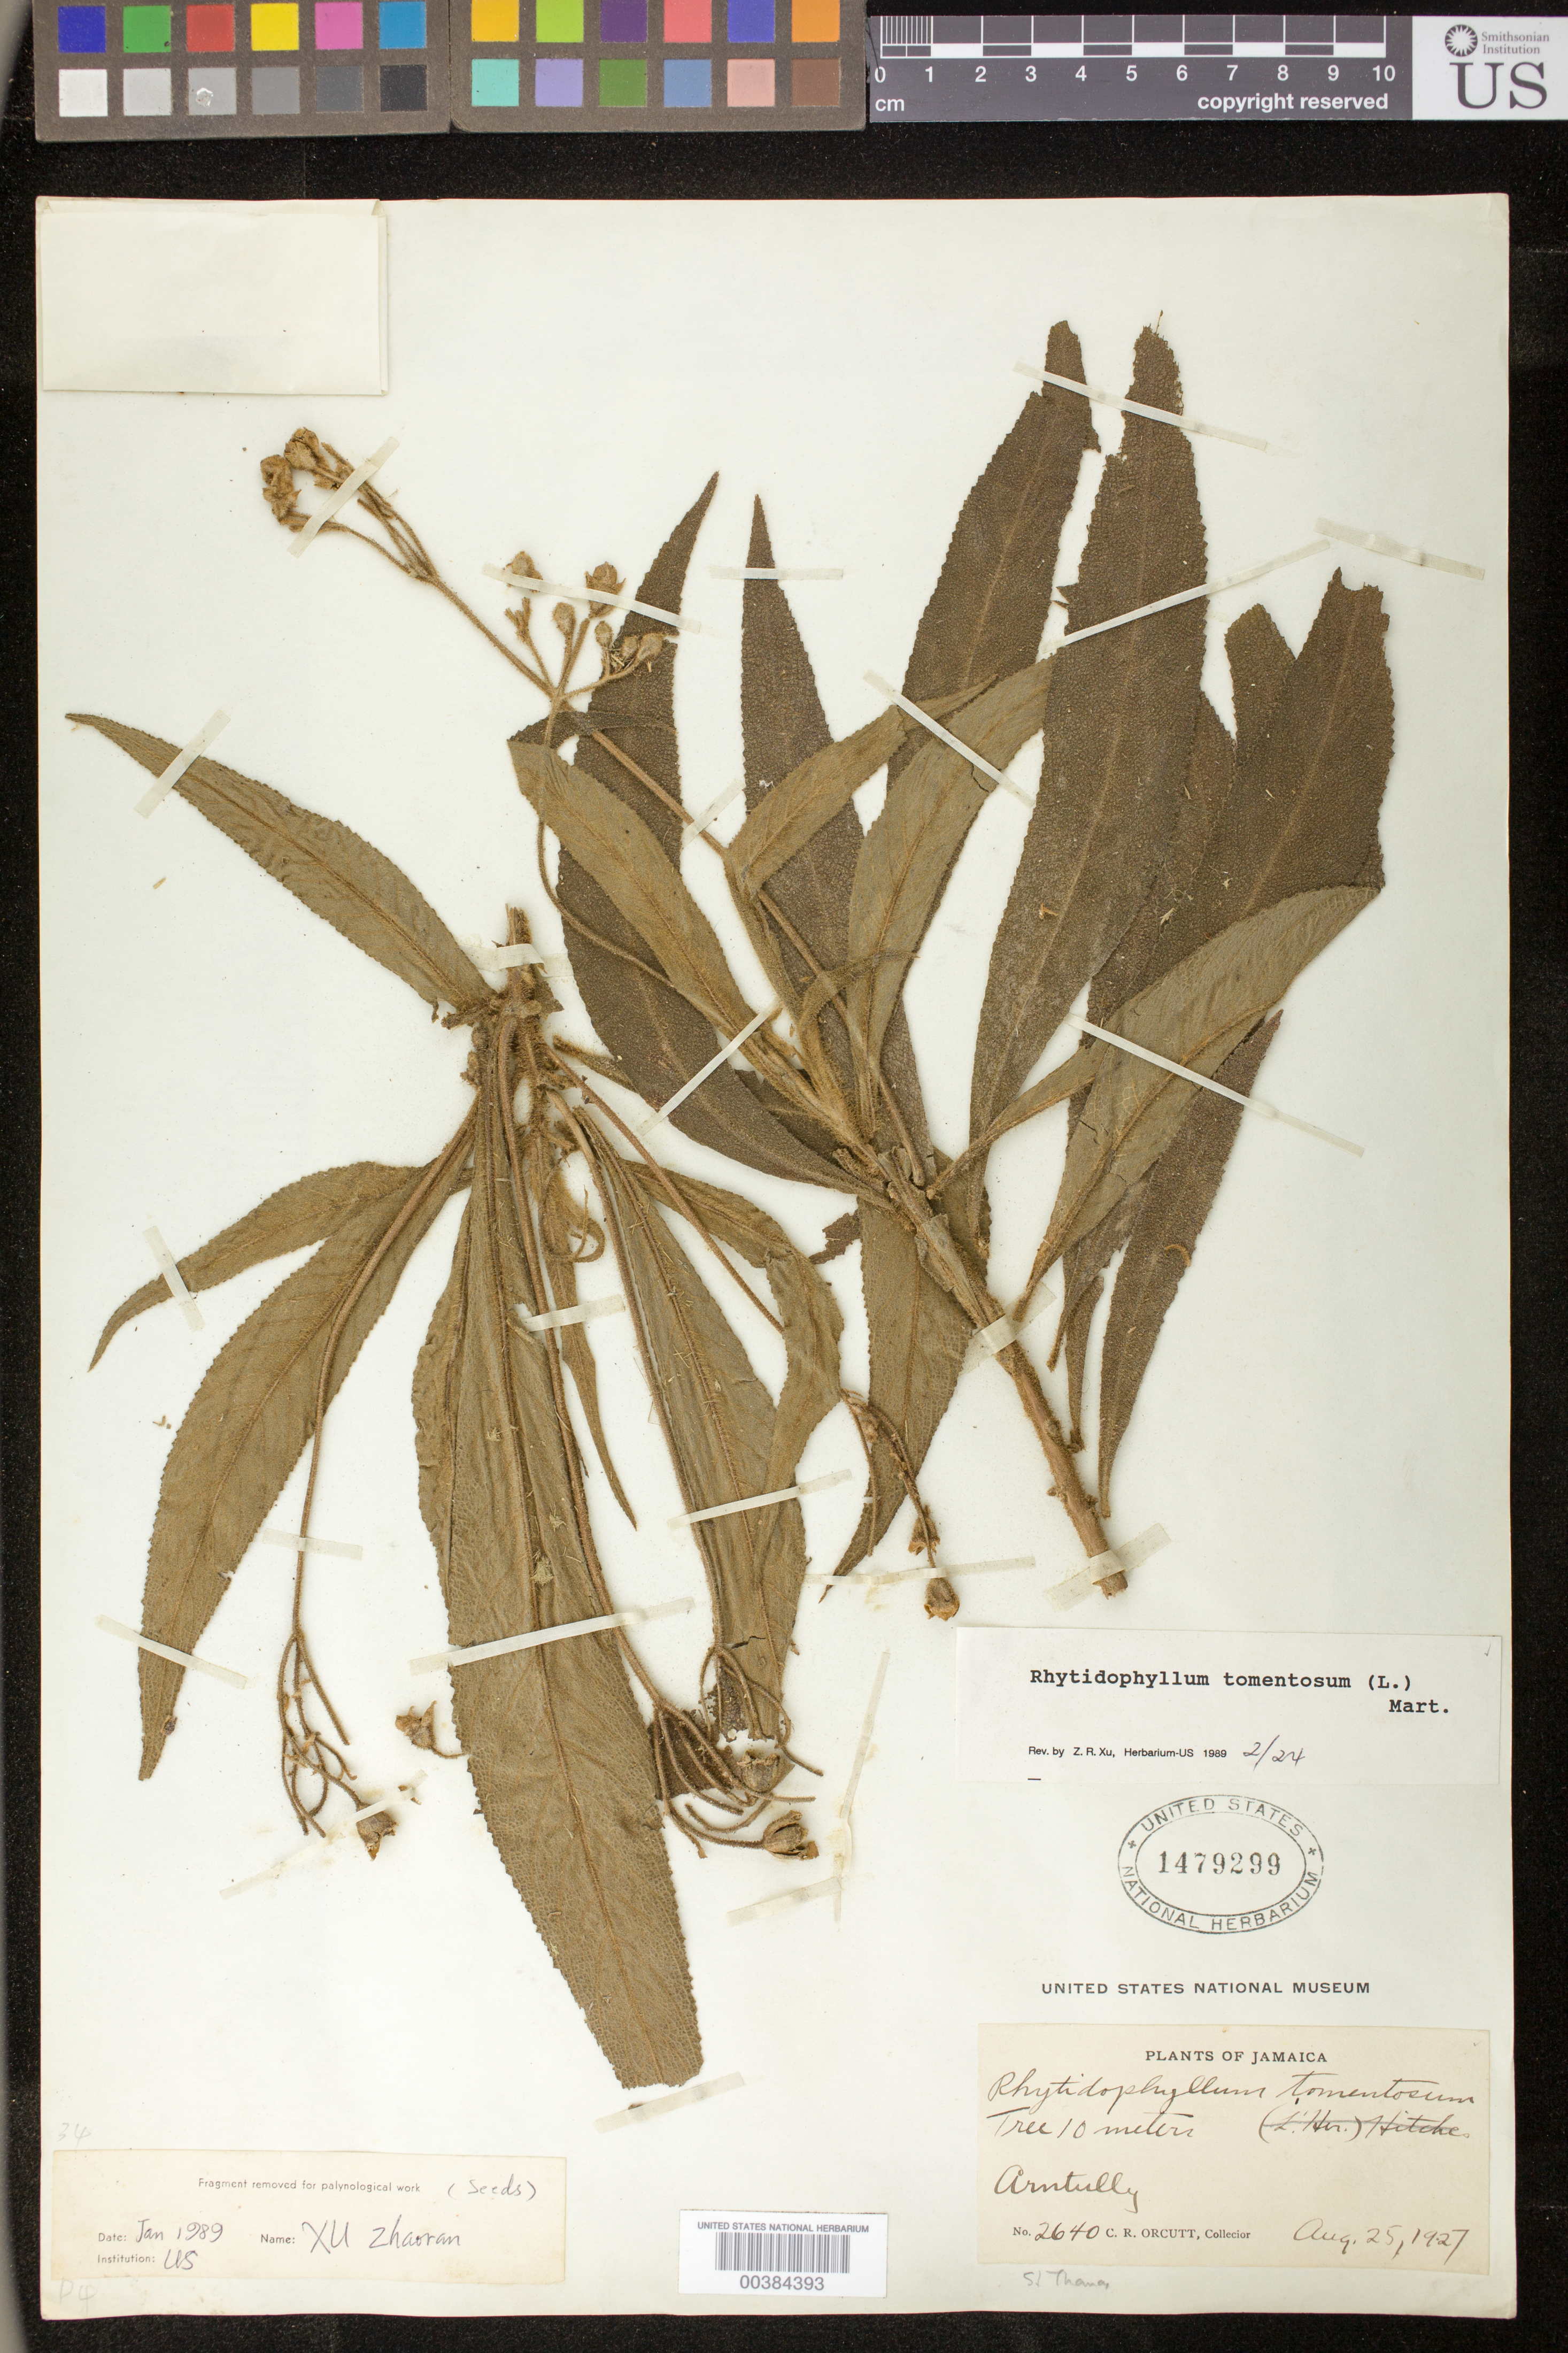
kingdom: Plantae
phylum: Tracheophyta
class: Magnoliopsida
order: Lamiales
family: Gesneriaceae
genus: Rhytidophyllum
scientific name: Rhytidophyllum tomentosum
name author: (L.) Mart.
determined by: Skog, Laurence E.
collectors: C. R. Orcutt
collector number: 2640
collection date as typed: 25 Aug 1927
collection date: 1927-08-25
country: Jamaica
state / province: Saint Thomas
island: Jamaica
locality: Arntully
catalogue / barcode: US 1479299